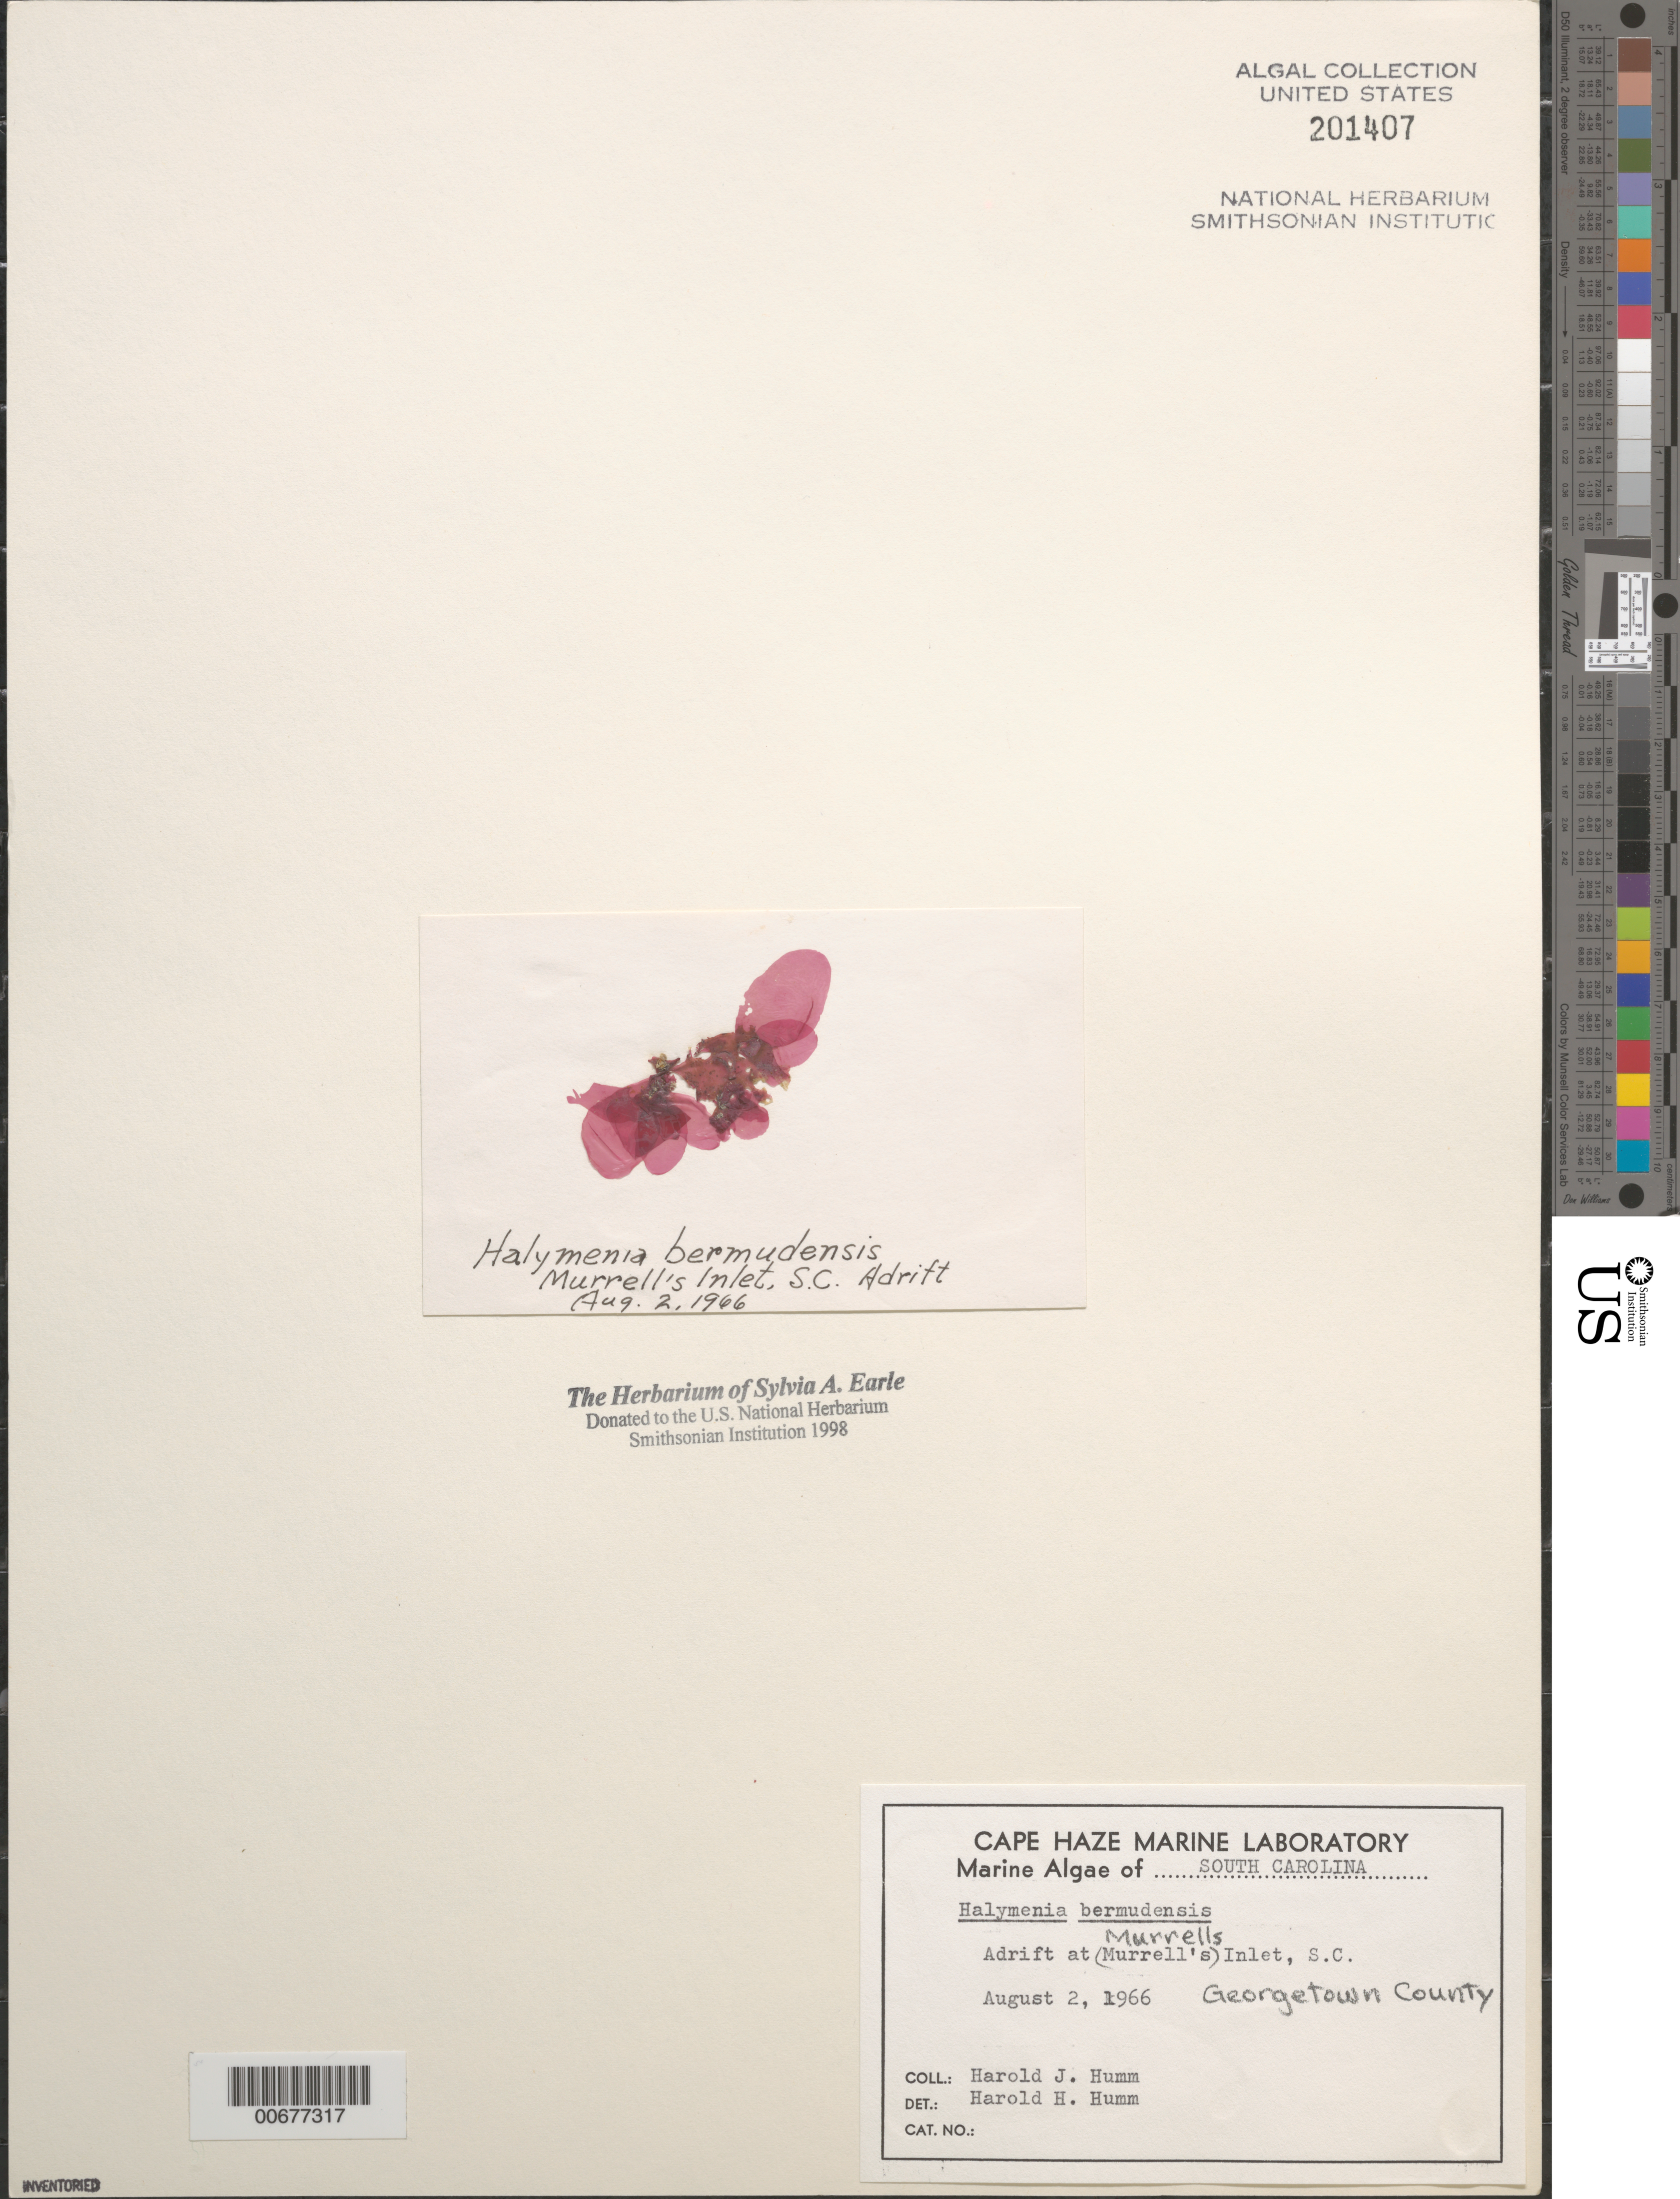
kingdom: Plantae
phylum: Rhodophyta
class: Florideophyceae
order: Sebdeniales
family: Sebdeniaceae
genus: Sebdenia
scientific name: Sebdenia flabellata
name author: (J. Agardh) P.G. Parkinson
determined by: Algae name updating Project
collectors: H. J. Humm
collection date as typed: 02 Aug 1966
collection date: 1966-08-02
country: United States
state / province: South Carolina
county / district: Georgetown County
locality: Murrells Inlet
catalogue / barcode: US 201407